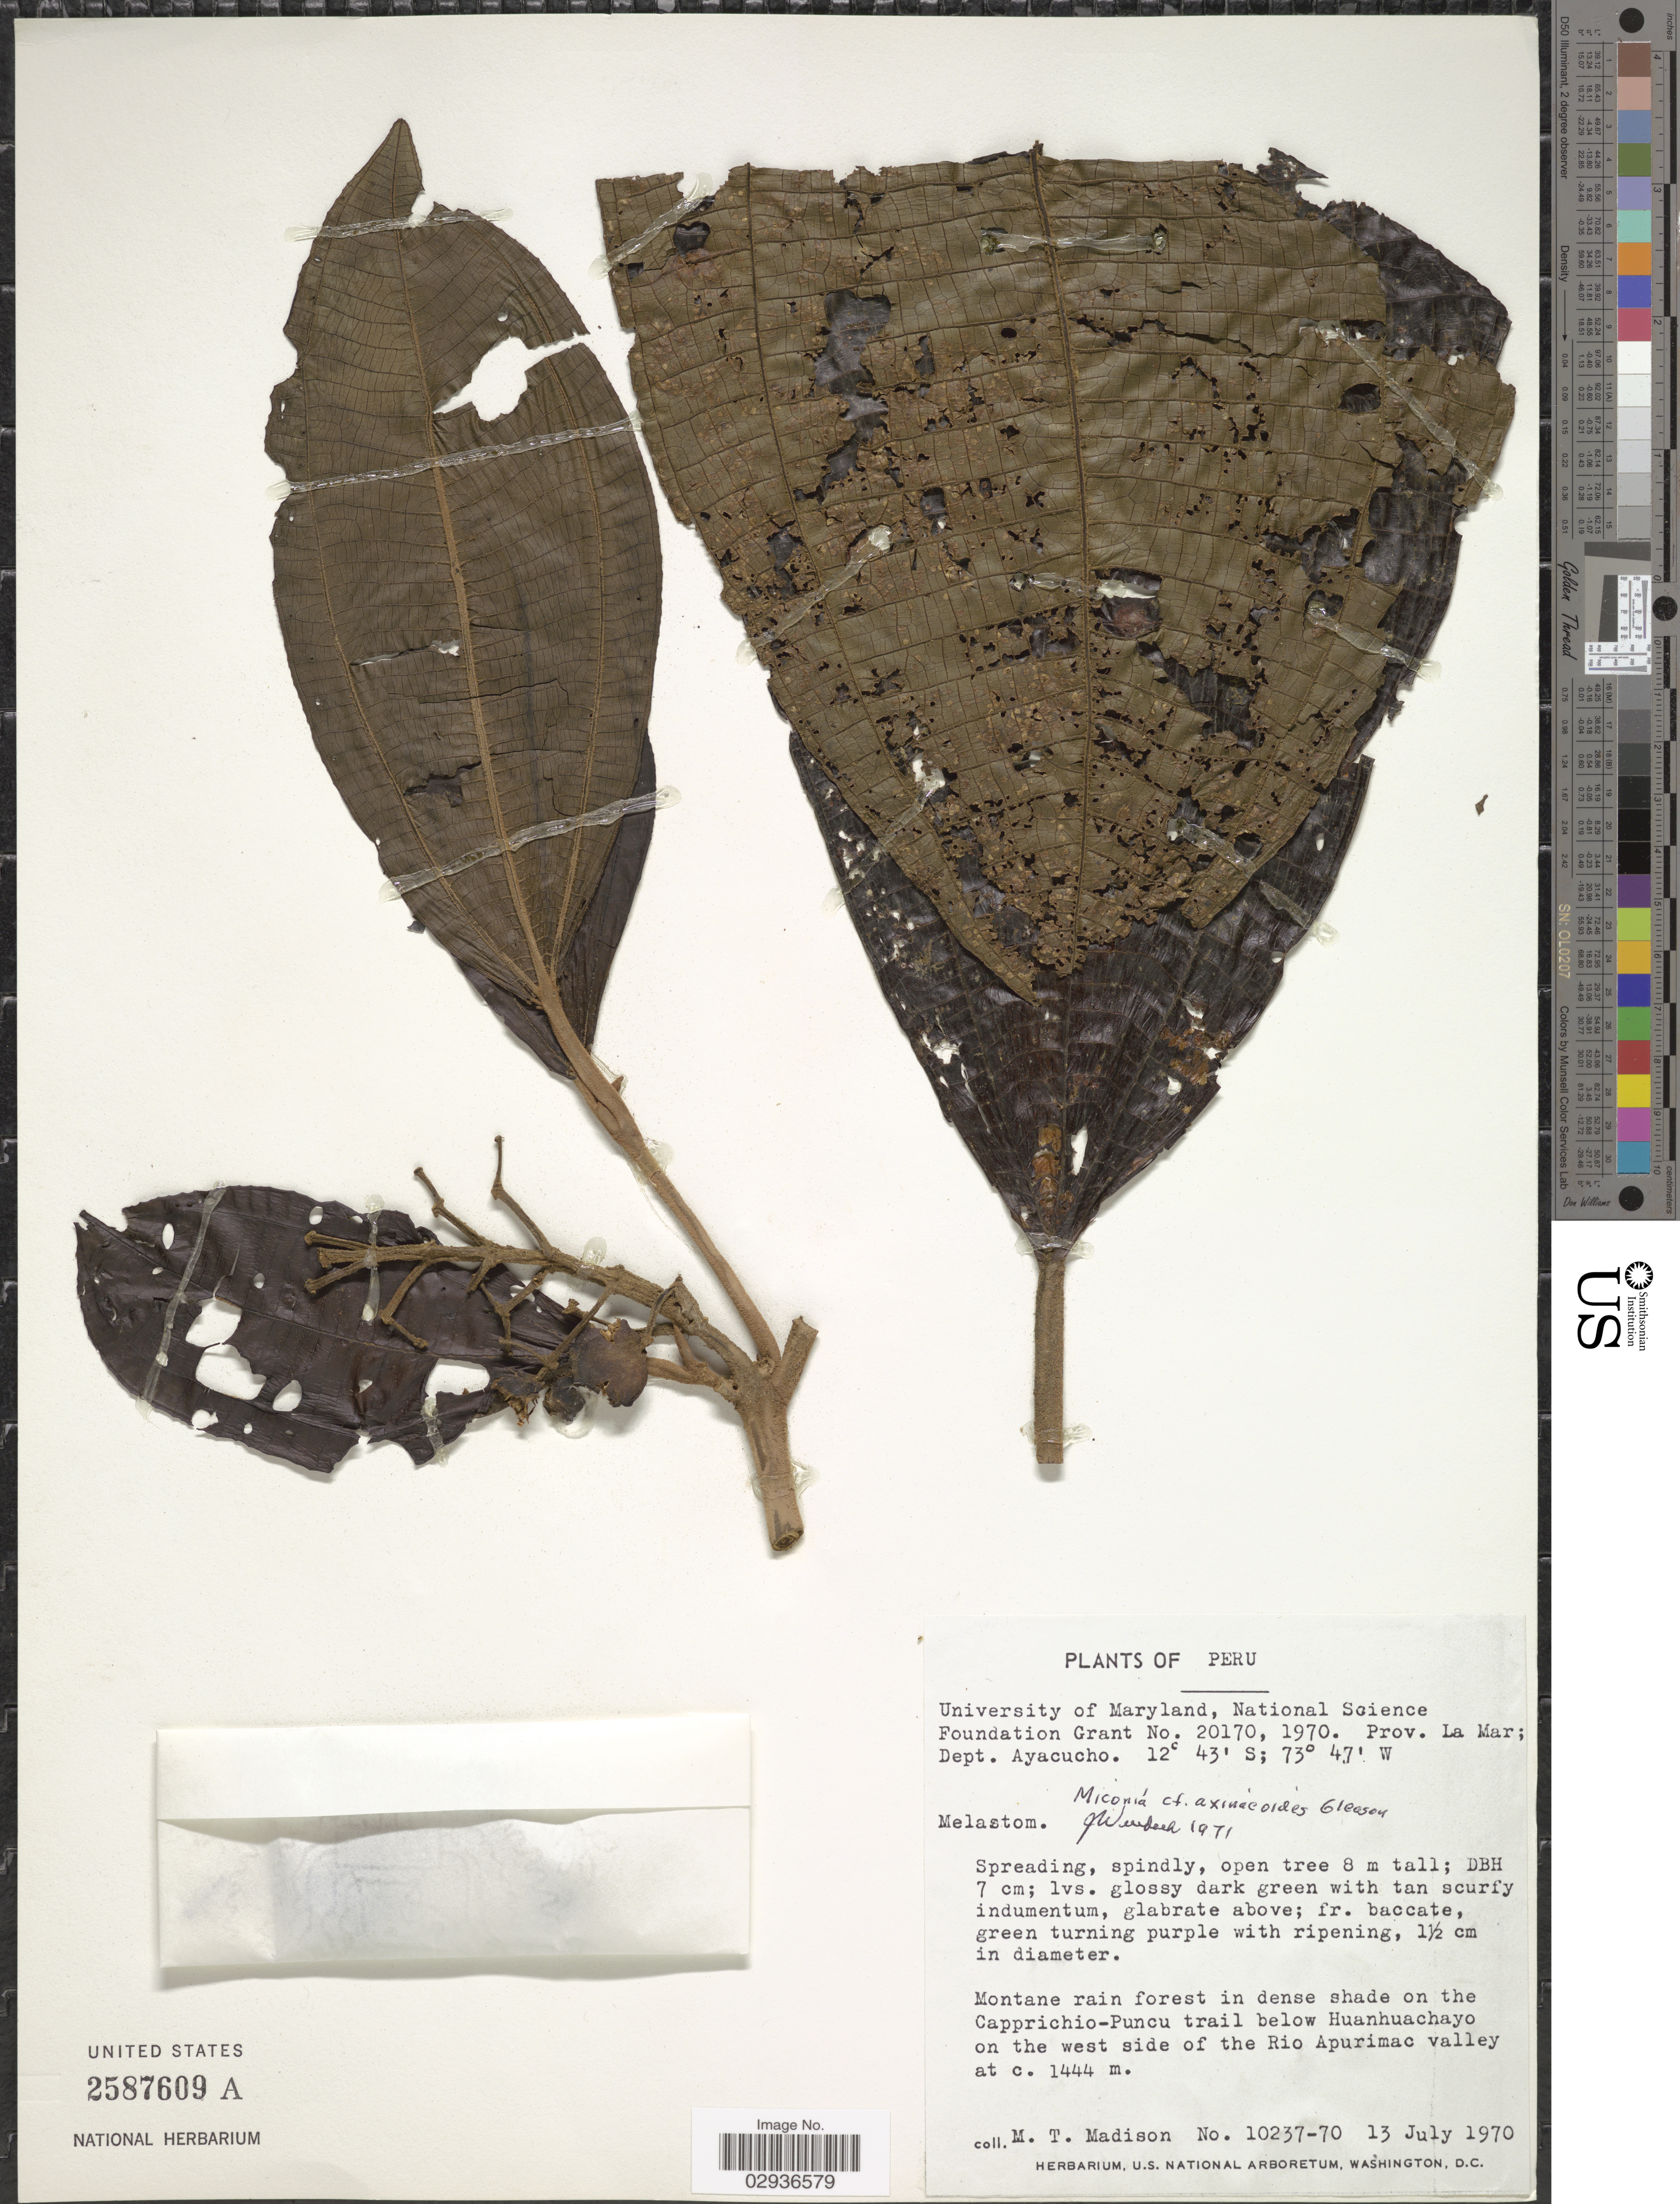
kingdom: Plantae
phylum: Tracheophyta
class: Magnoliopsida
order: Myrtales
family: Melastomataceae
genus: Miconia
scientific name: Miconia axinaeoides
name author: Gleason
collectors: M. T. Madison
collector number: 10237-70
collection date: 1970-07-13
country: Peru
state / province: Ayacucho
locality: Prov. La Mar; Dept. Ayacucho. Montane rain forest in dense shade on the Capprichio-Puncu trail below Huanhuachayo on the west side of the Rio Apurimac valley.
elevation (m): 1444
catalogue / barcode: US 2587609A